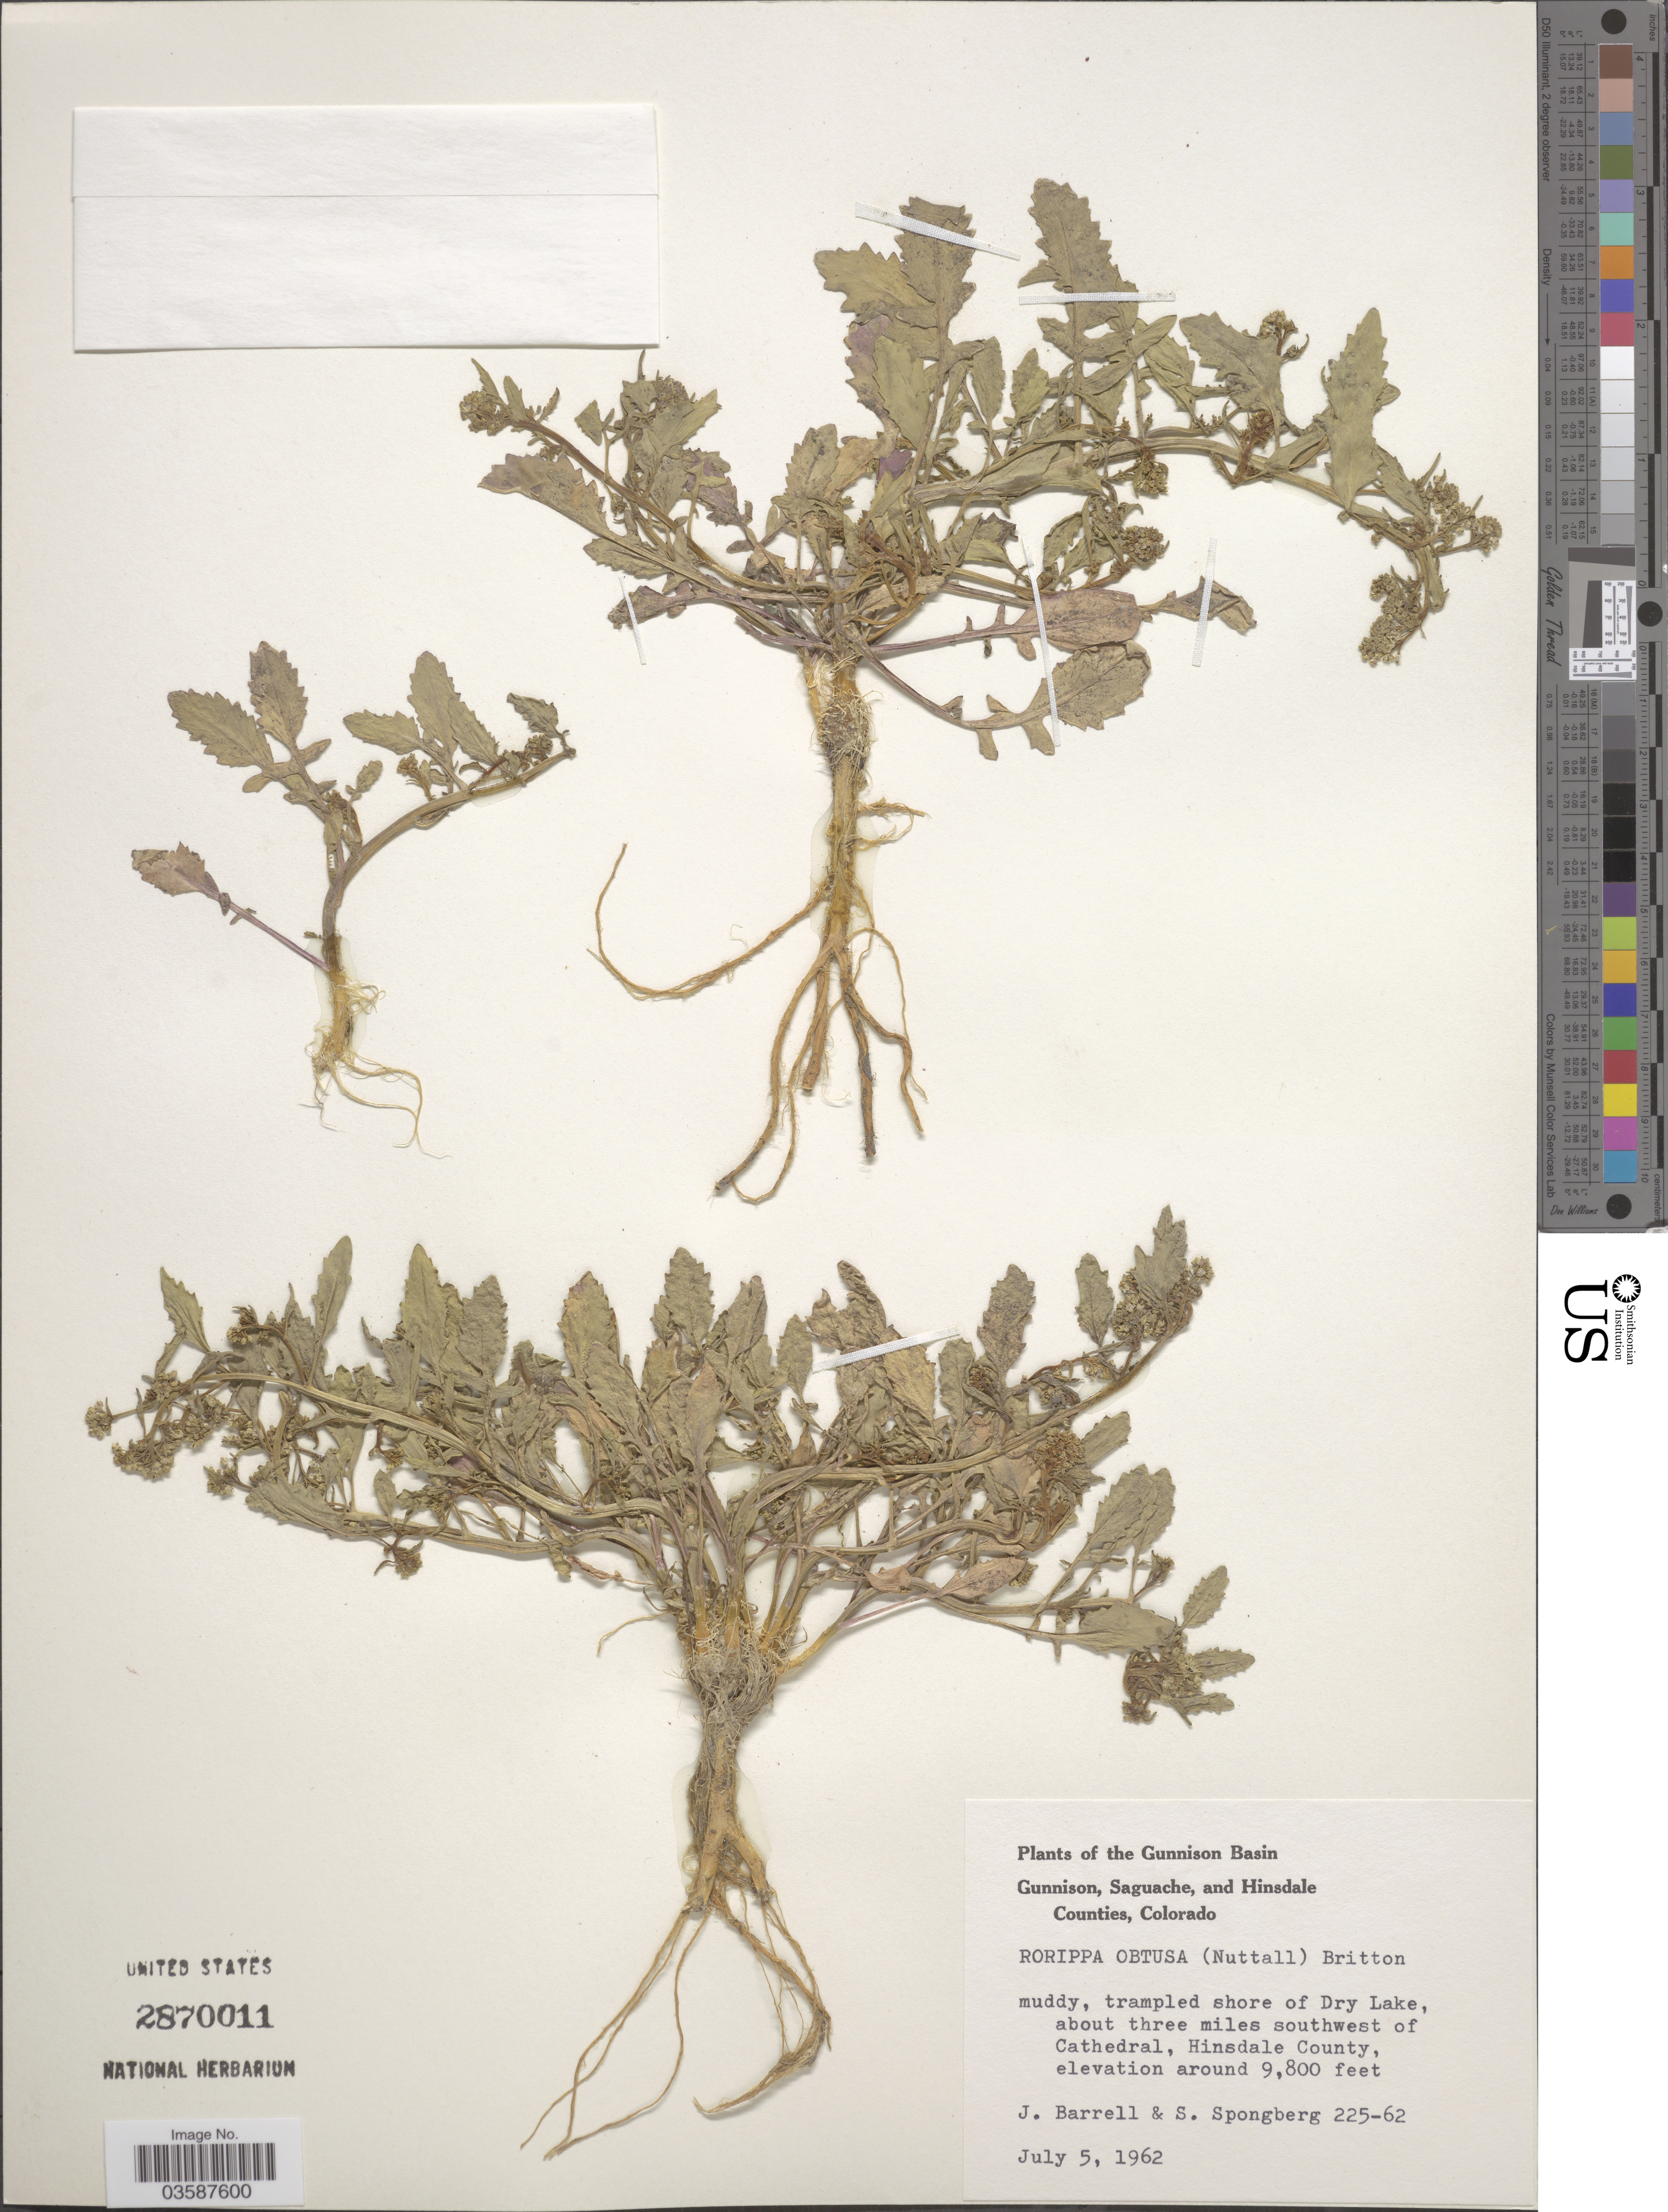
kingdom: Plantae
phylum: Tracheophyta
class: Magnoliopsida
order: Brassicales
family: Brassicaceae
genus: Rorippa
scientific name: Rorippa teres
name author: (Michx.) Stuckey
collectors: J. Barrell & S. A.Spongberg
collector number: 225-62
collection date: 1962-07-05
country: United States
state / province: Colorado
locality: The Gunnison Basin. Muddy, trampled shore of Dry Lake, about three miles southwest of Cathedral, Hinsdale County.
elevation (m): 2987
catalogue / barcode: US 2870011